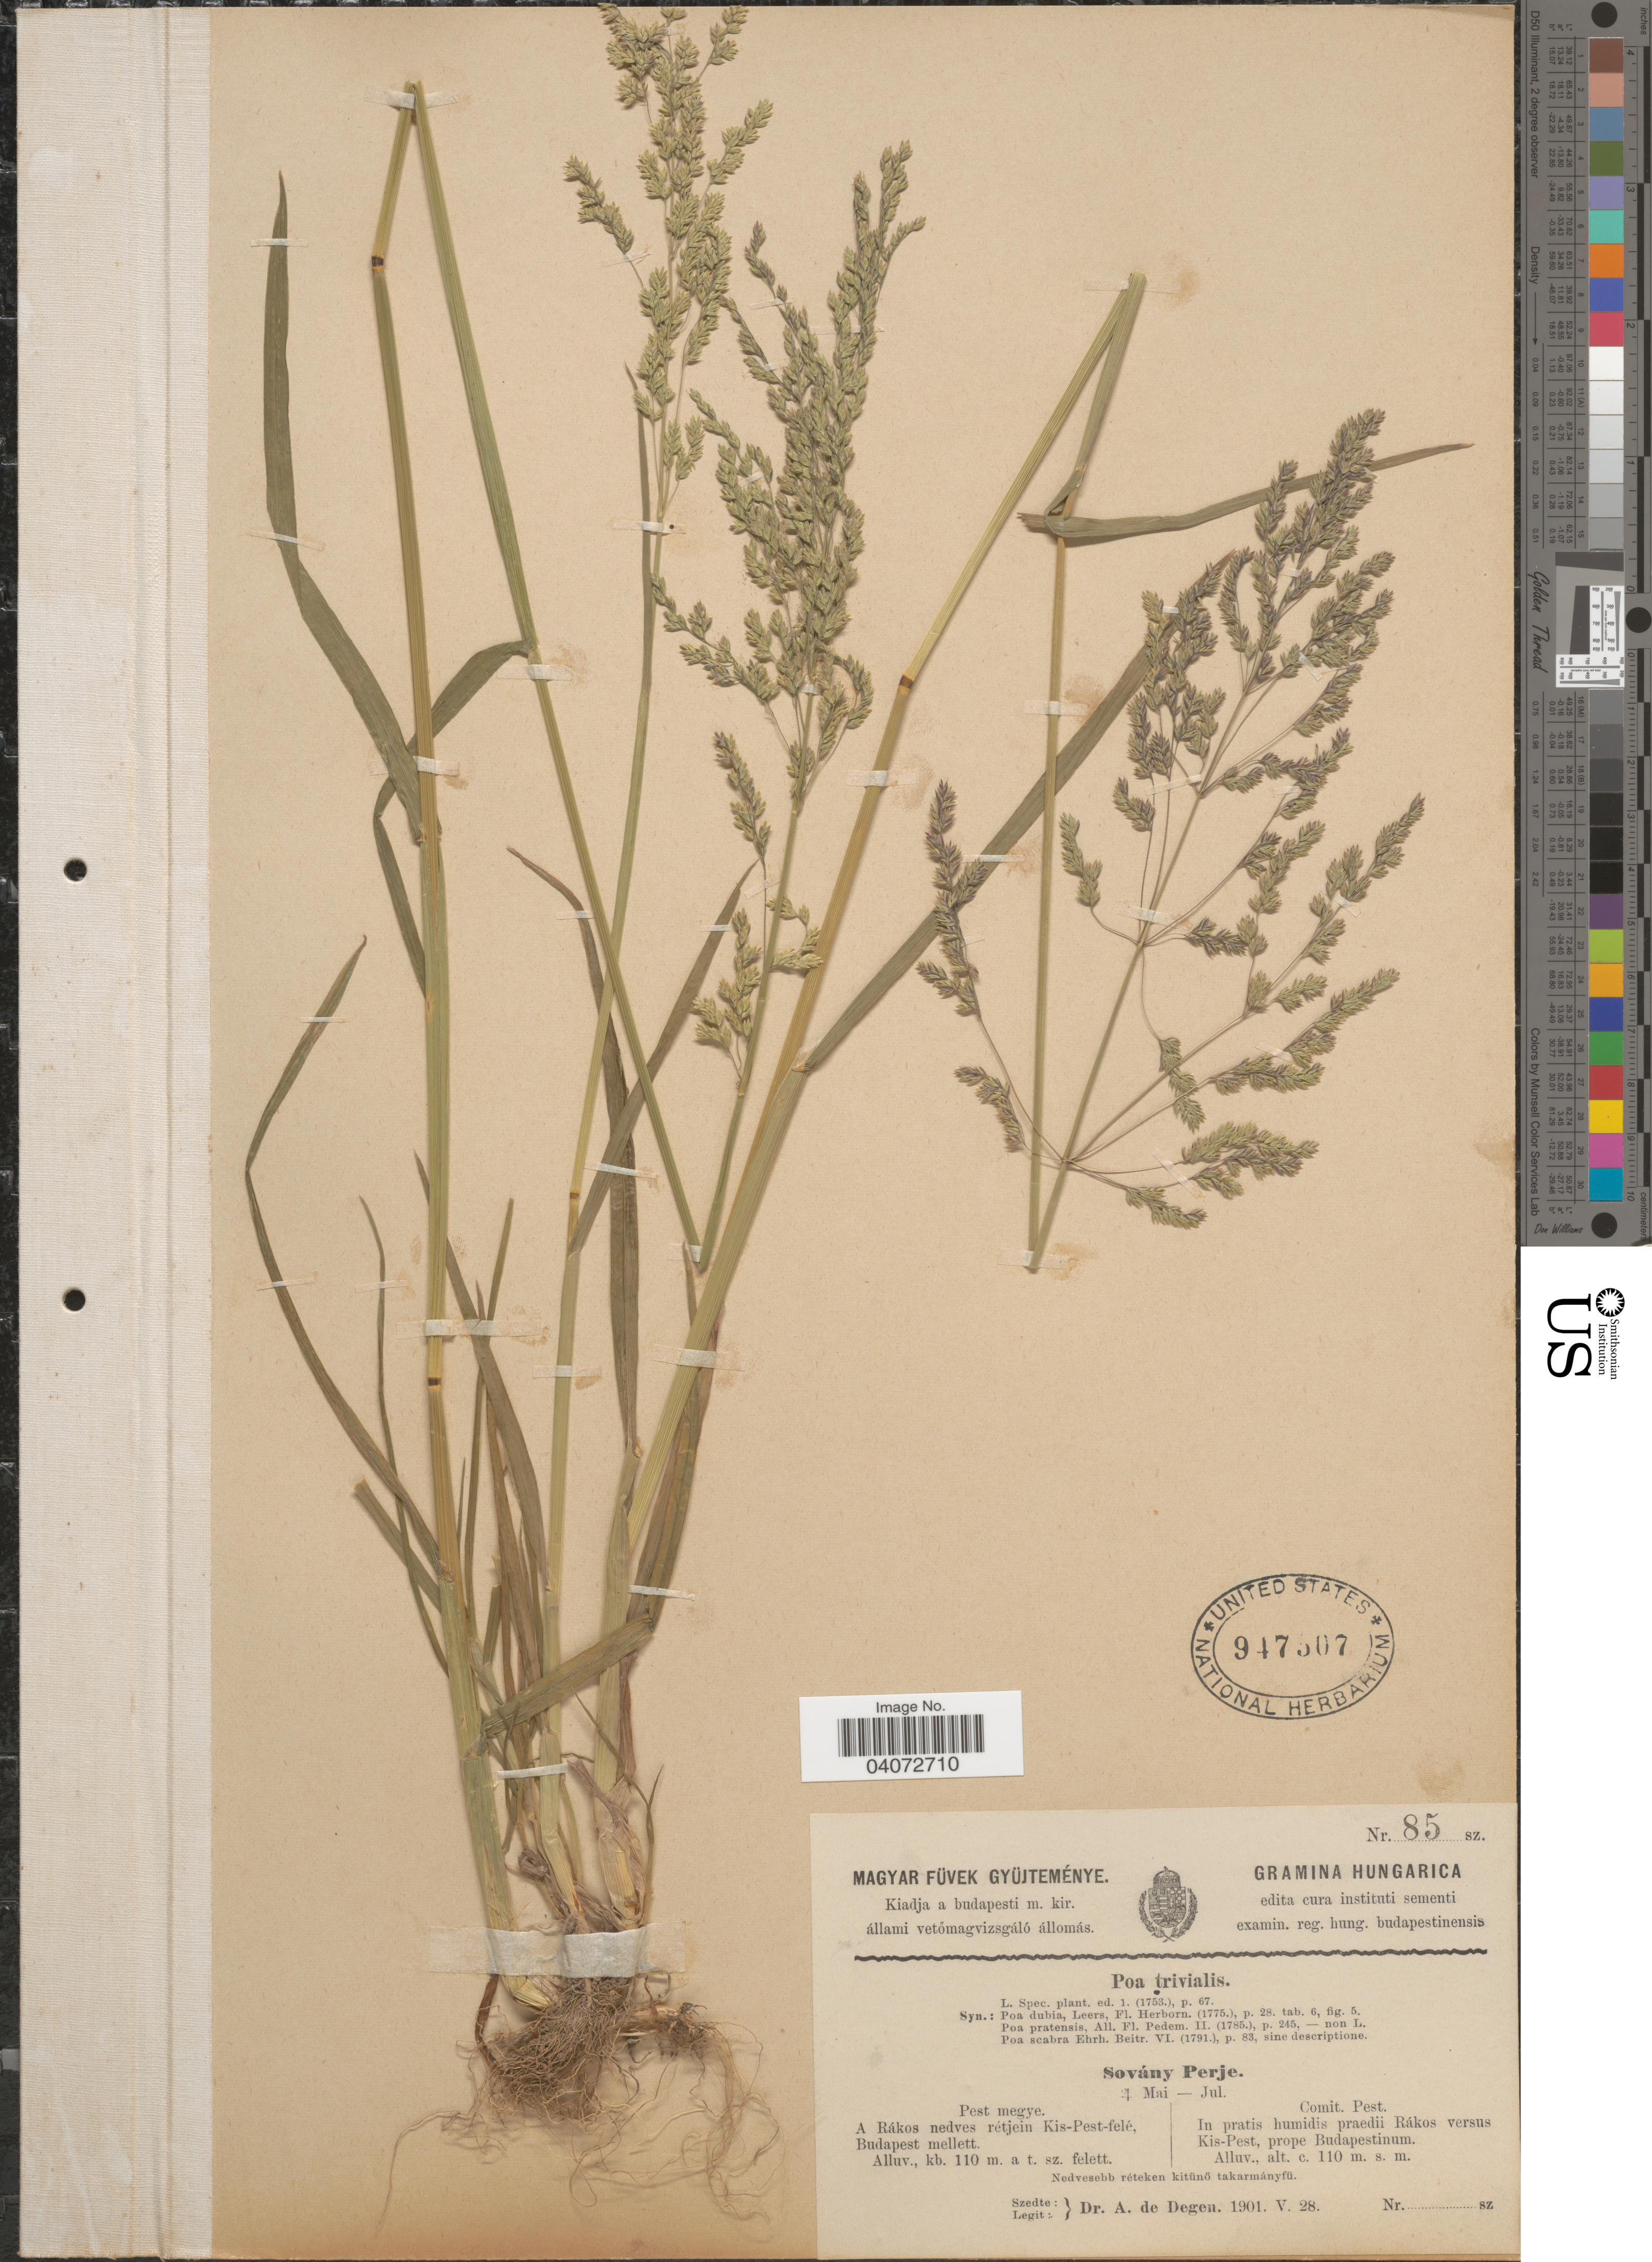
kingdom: Plantae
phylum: Tracheophyta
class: Liliopsida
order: Poales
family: Poaceae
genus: Poa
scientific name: Poa trivialis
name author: L.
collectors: A. Degen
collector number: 85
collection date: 1901-05-28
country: Hungary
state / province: Pest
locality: Comit. Pest. In pratis humidis praedii Rákos versus Kis-Pest, prope Budapestinum. Nedvesebb réteken kutünö takarmányfü.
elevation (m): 110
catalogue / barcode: US 947507